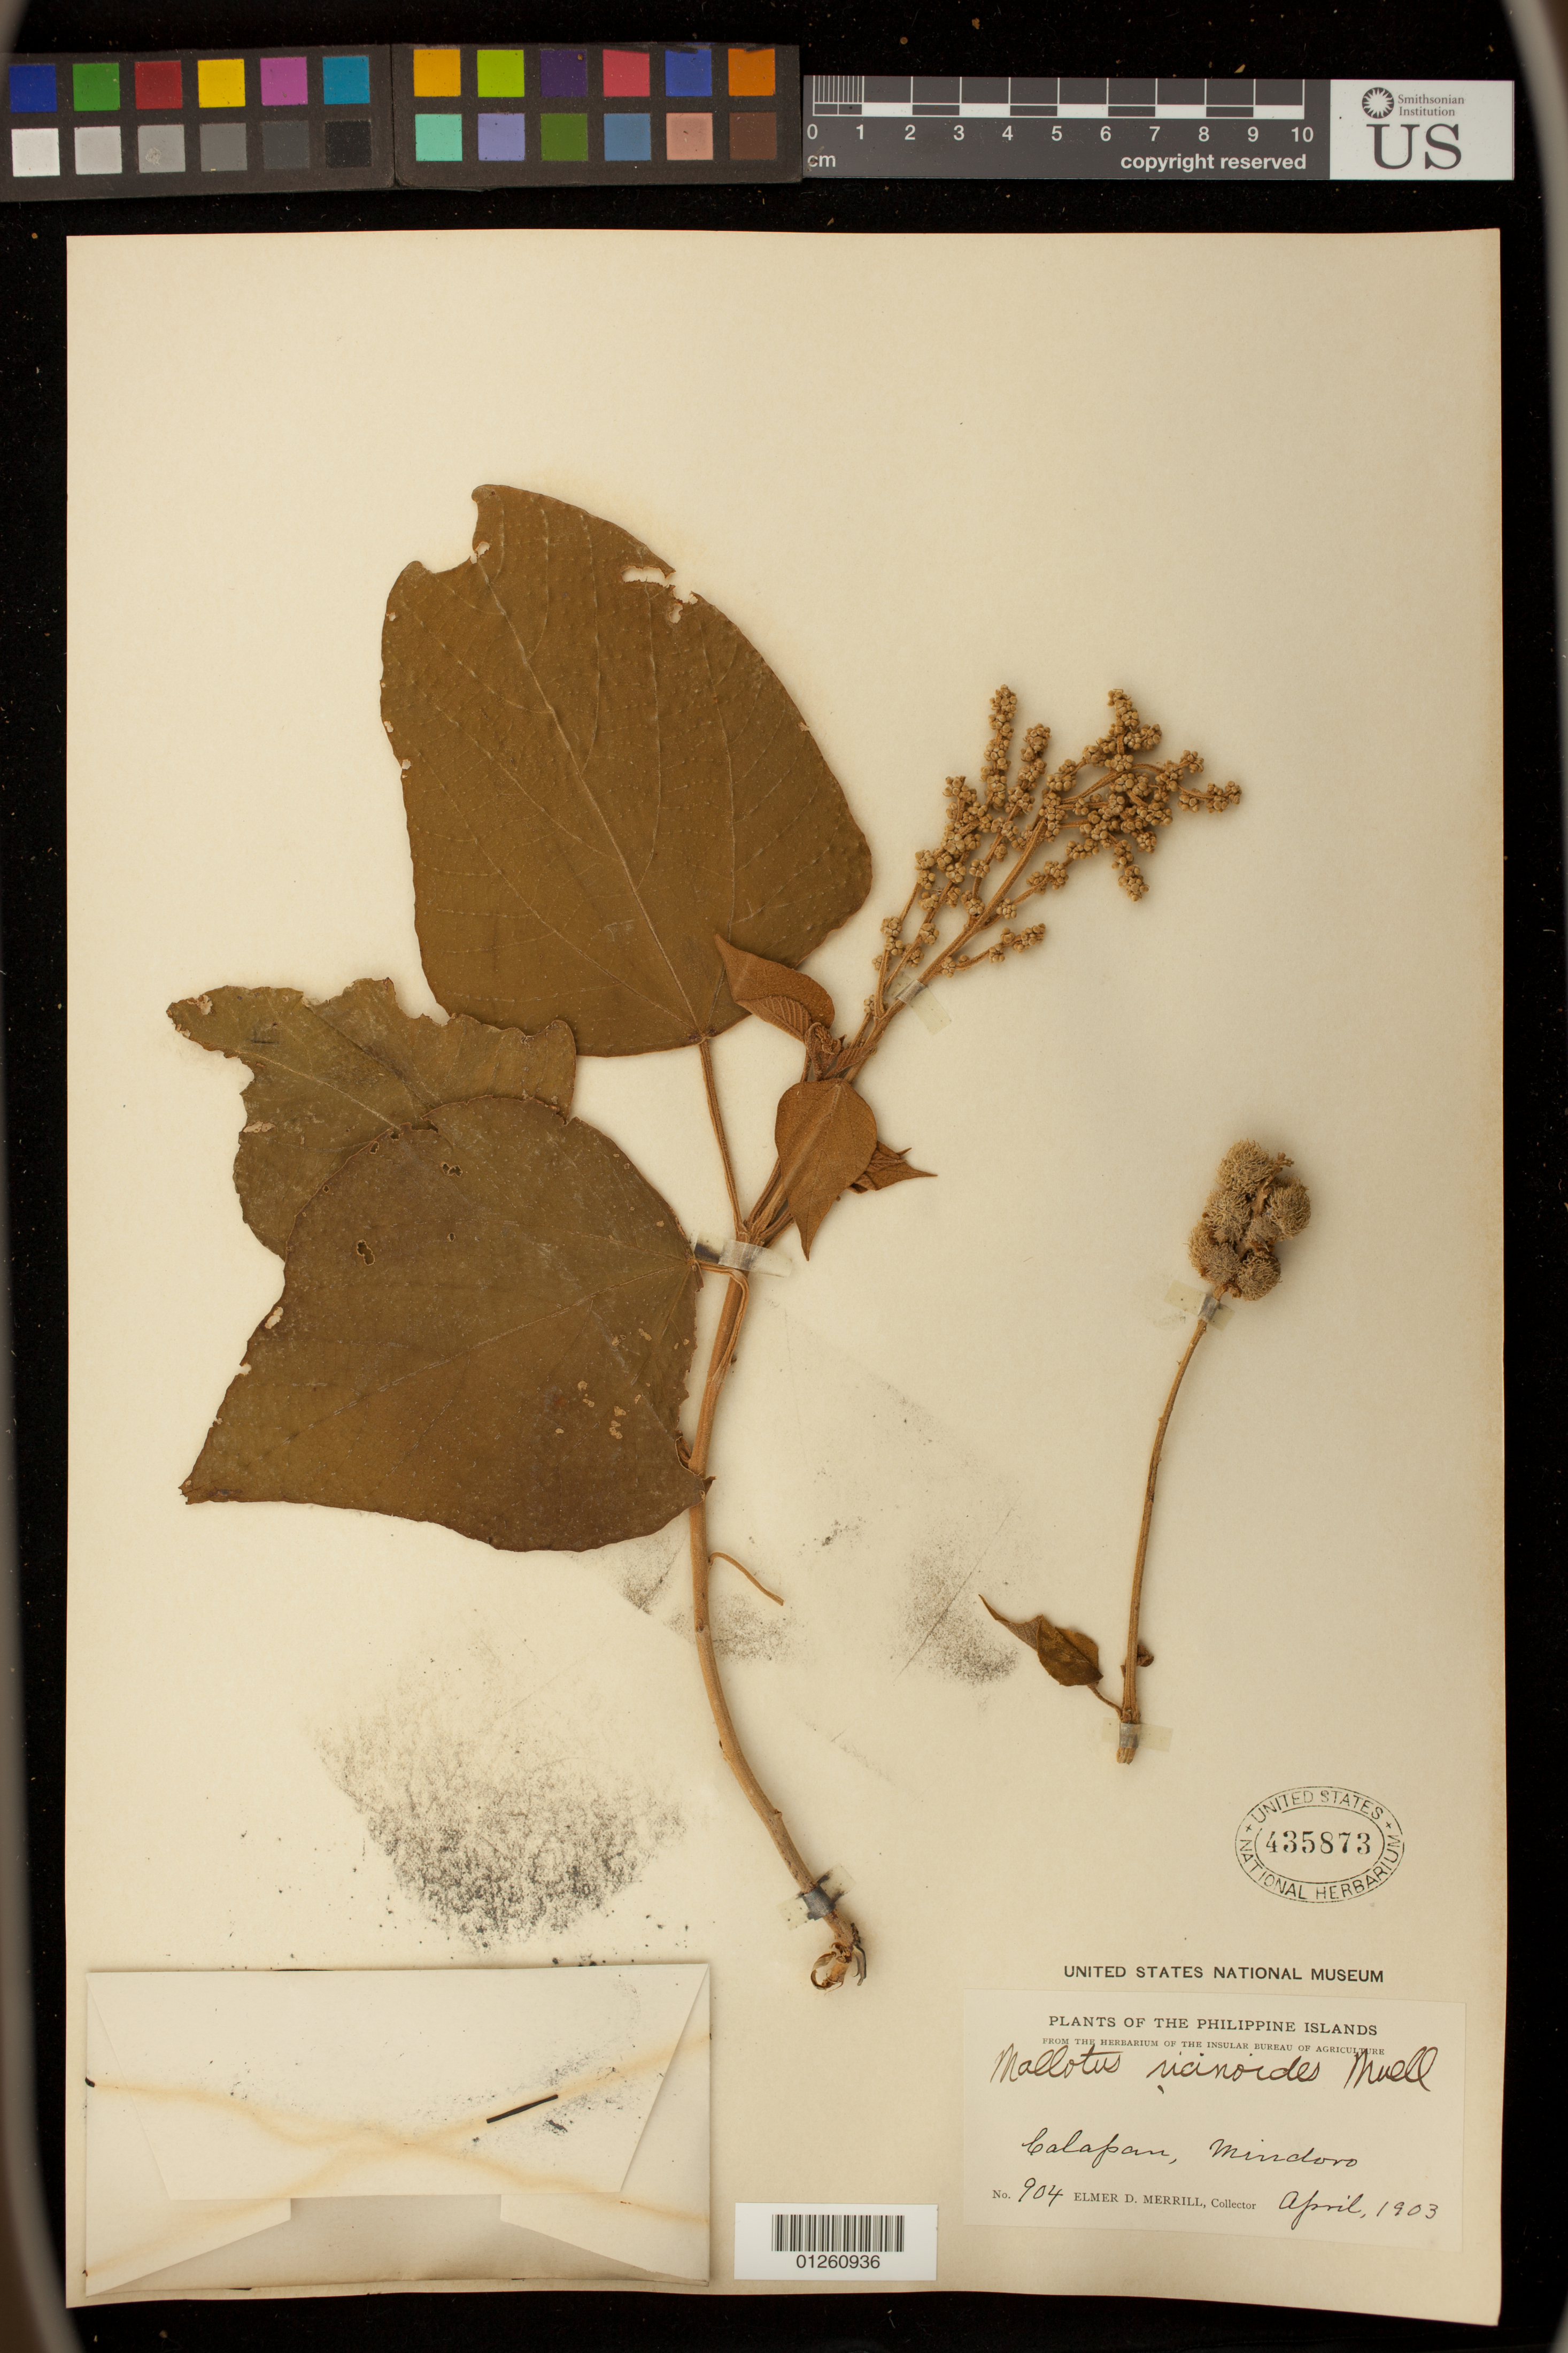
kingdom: Plantae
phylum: Tracheophyta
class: Magnoliopsida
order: Malpighiales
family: Euphorbiaceae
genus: Mallotus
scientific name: Mallotus ricinoides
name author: (Pers.) Müll. Arg.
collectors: E. D. Merrill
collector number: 904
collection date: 1903-04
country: Philippines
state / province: Mimaropa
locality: Calapan, Mindoro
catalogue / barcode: US 435873